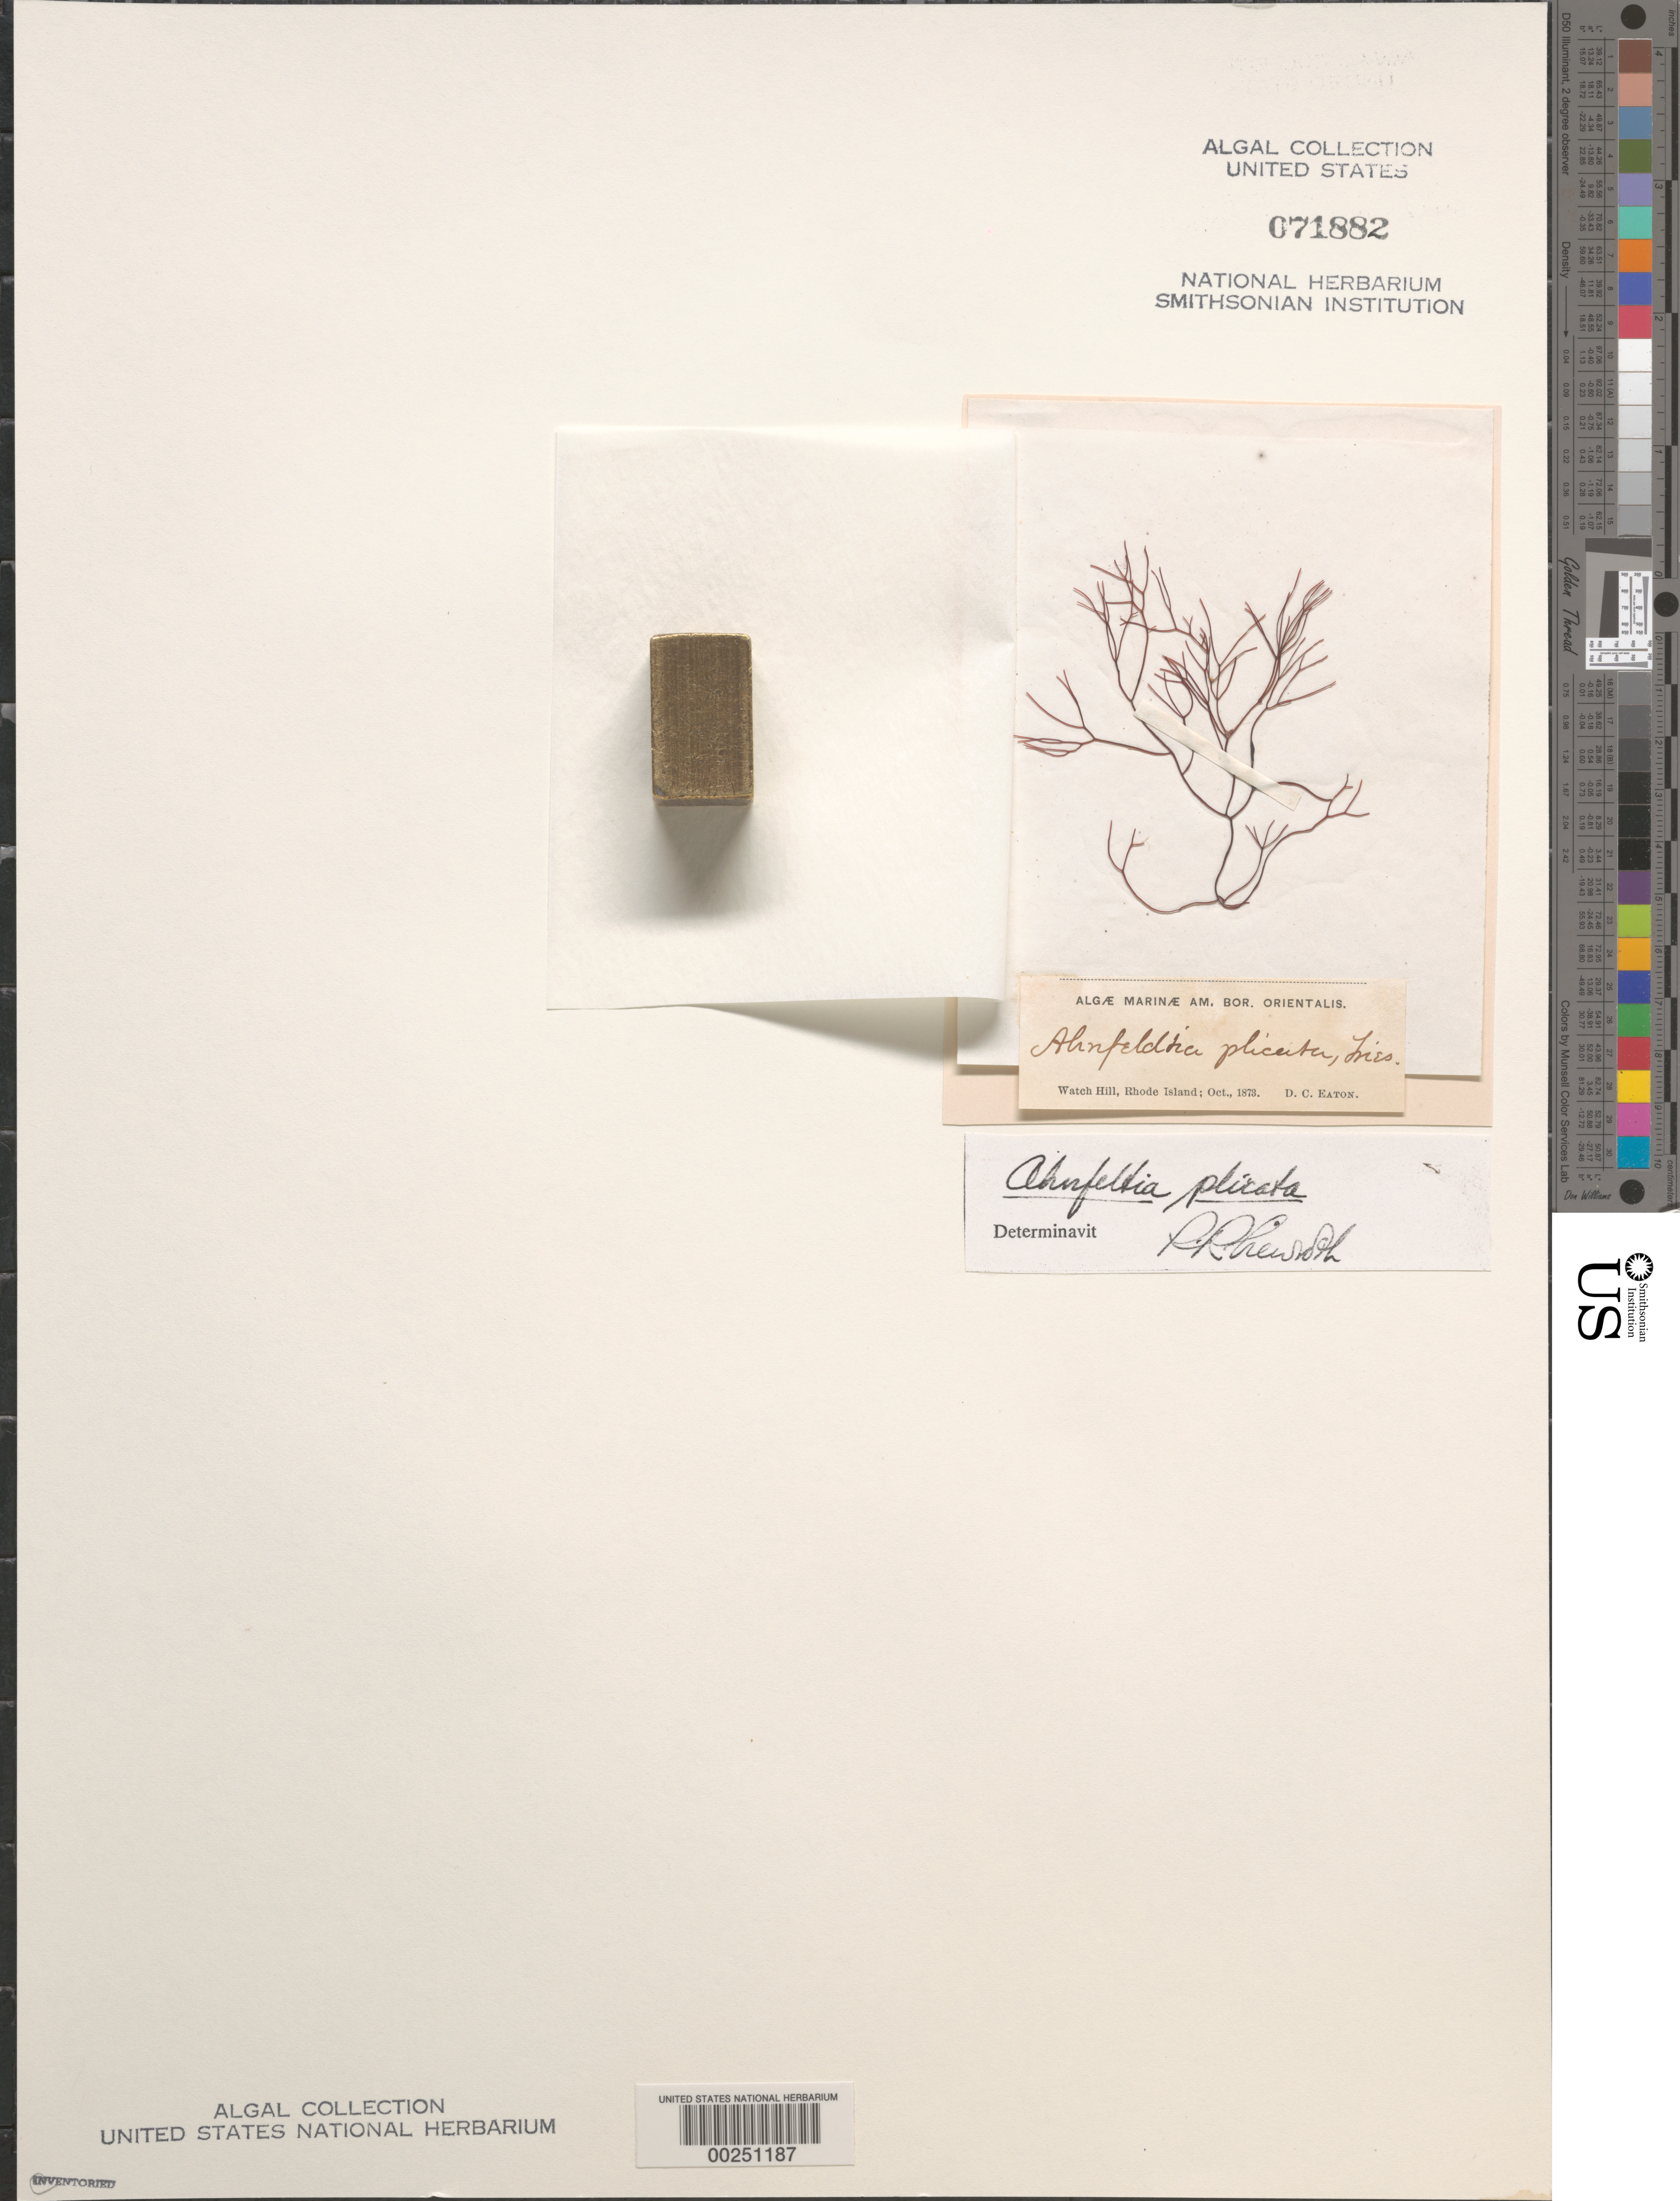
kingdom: Plantae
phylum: Rhodophyta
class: Florideophyceae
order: Ahnfeltiales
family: Ahnfeltiaceae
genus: Ahnfeltia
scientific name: Ahnfeltia plicata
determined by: Newroth, P. R.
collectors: D. C. Eaton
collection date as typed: Oct 1873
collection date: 1873-10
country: United States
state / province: Rhode Island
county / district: Washington County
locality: Watch Hill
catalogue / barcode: US 71882